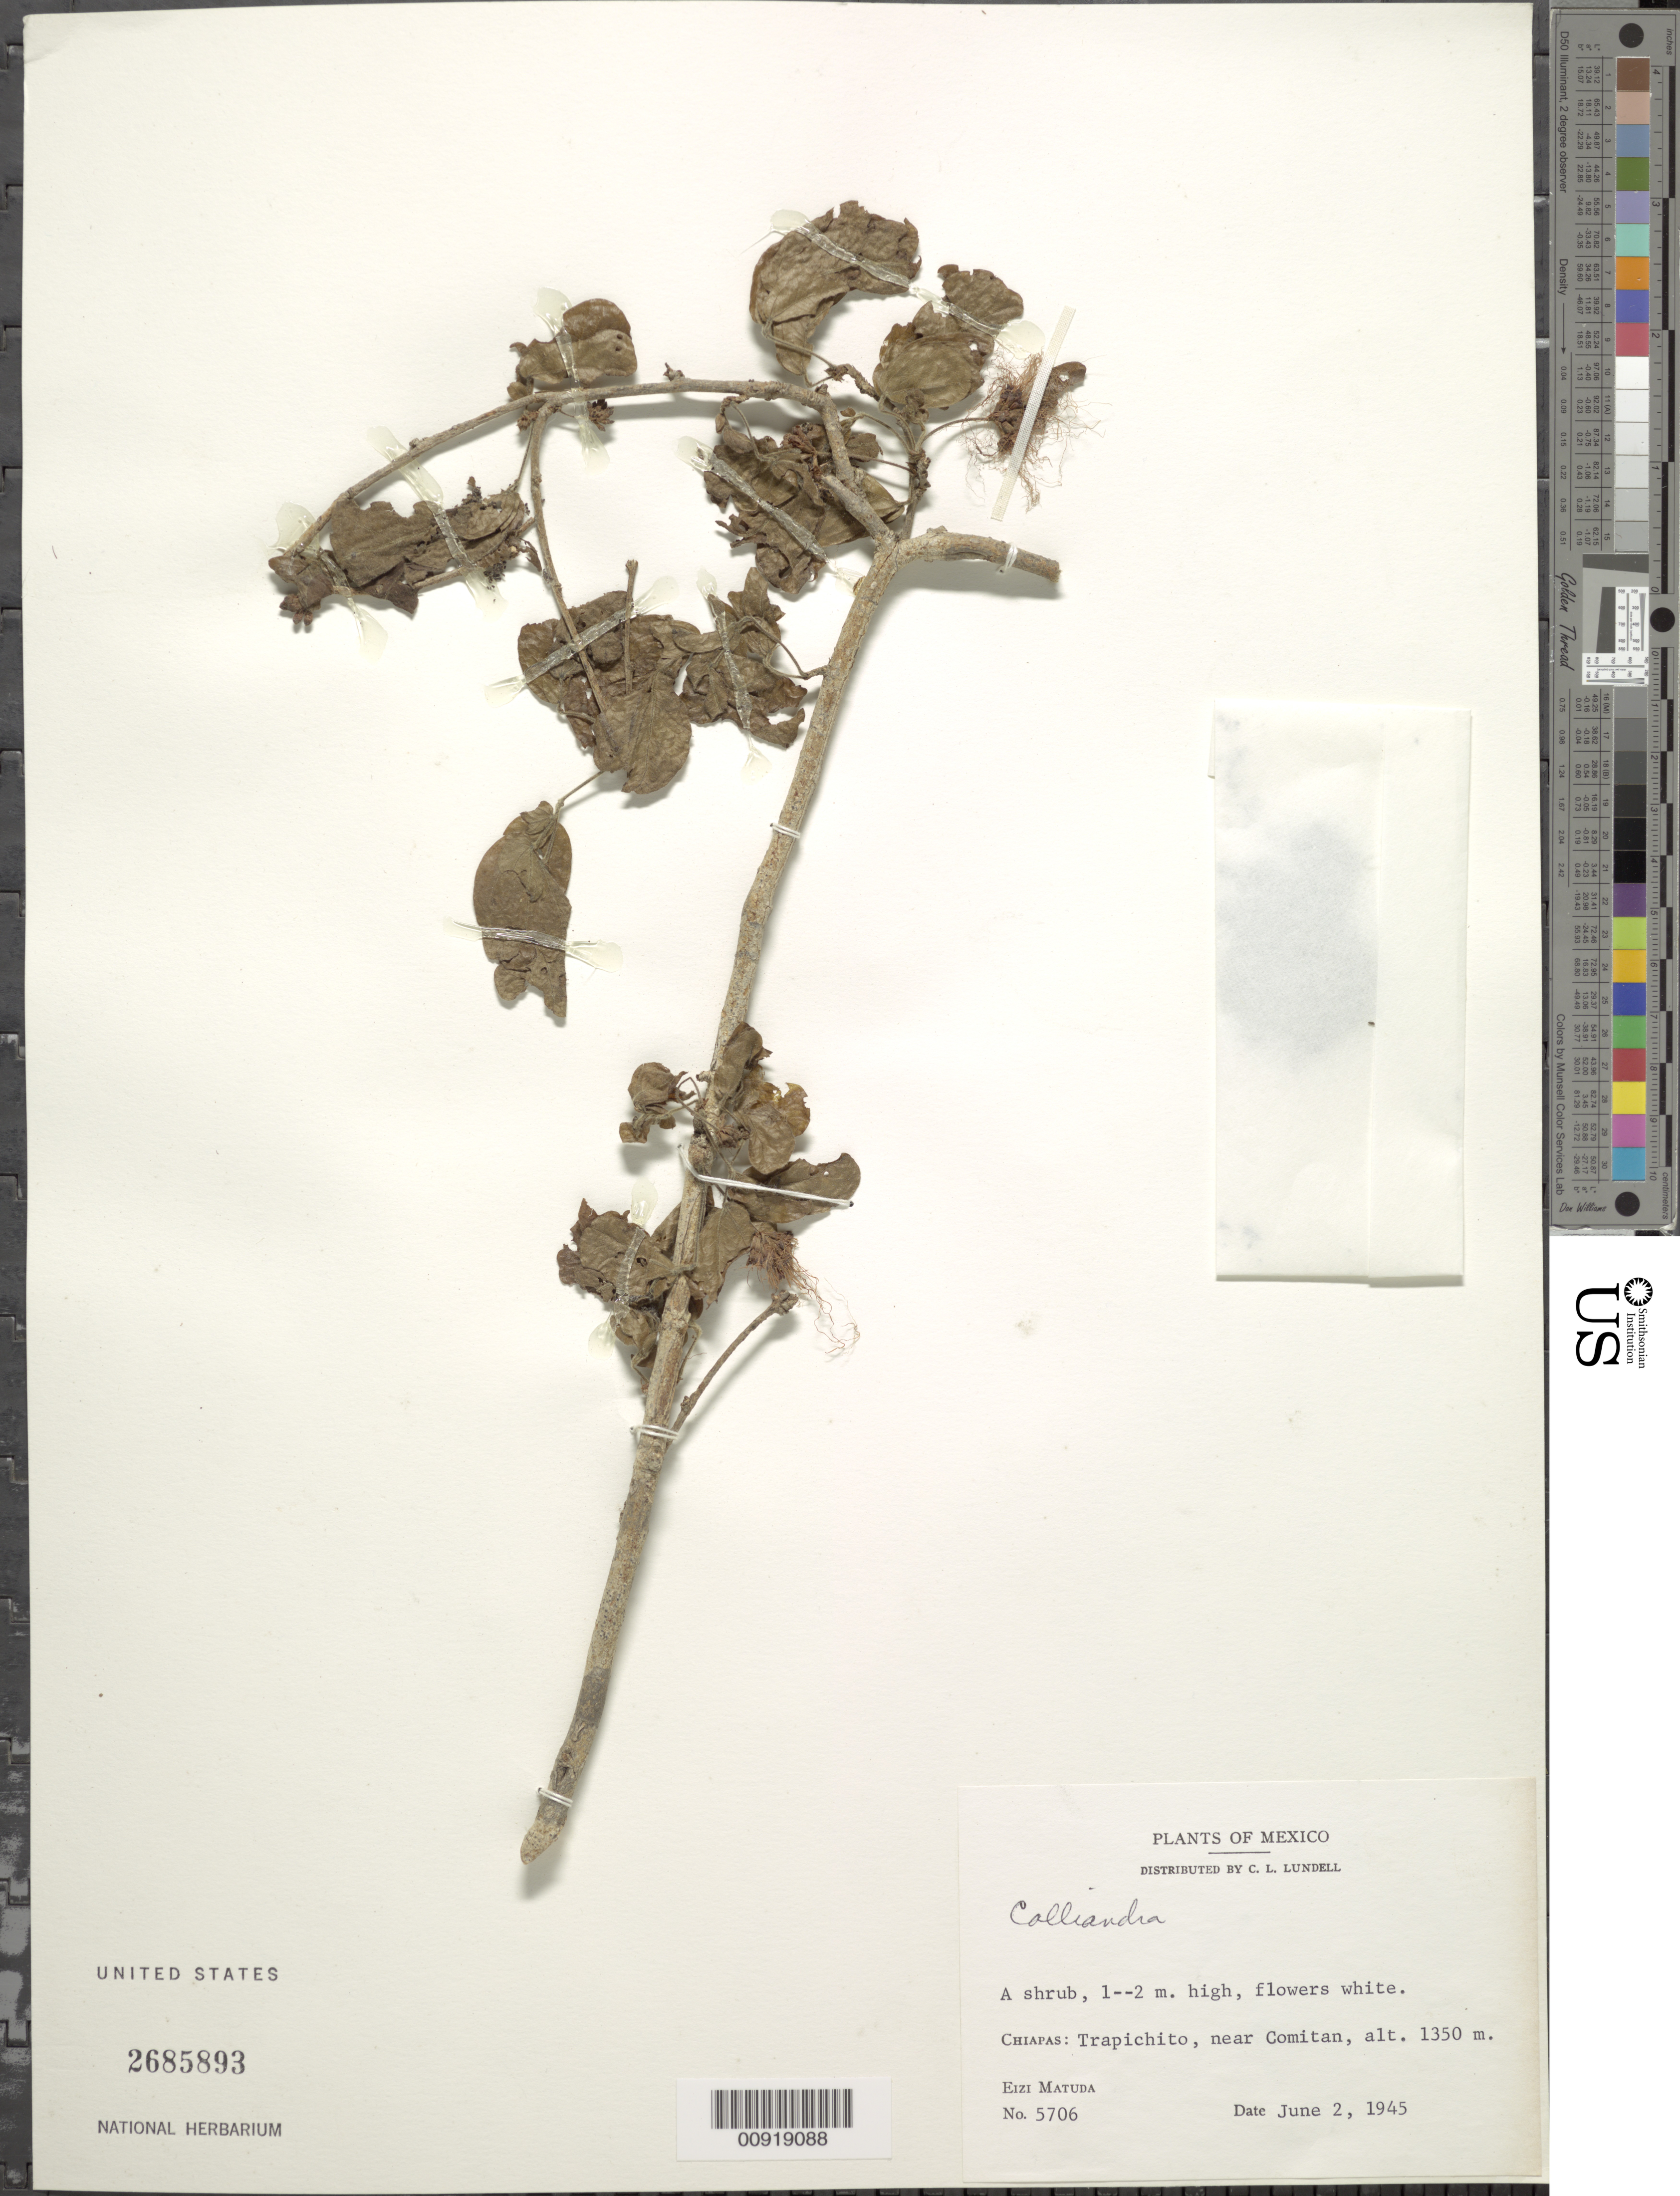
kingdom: Plantae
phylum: Tracheophyta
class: Magnoliopsida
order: Fabales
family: Fabaceae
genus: Calliandra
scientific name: Calliandra sp.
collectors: E. Matuda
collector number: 5706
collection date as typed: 02 Jun 1945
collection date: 1945-06-02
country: Mexico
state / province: Chiapas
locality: Chiapas: Trapichito, near Comitán.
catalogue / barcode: US 2685893